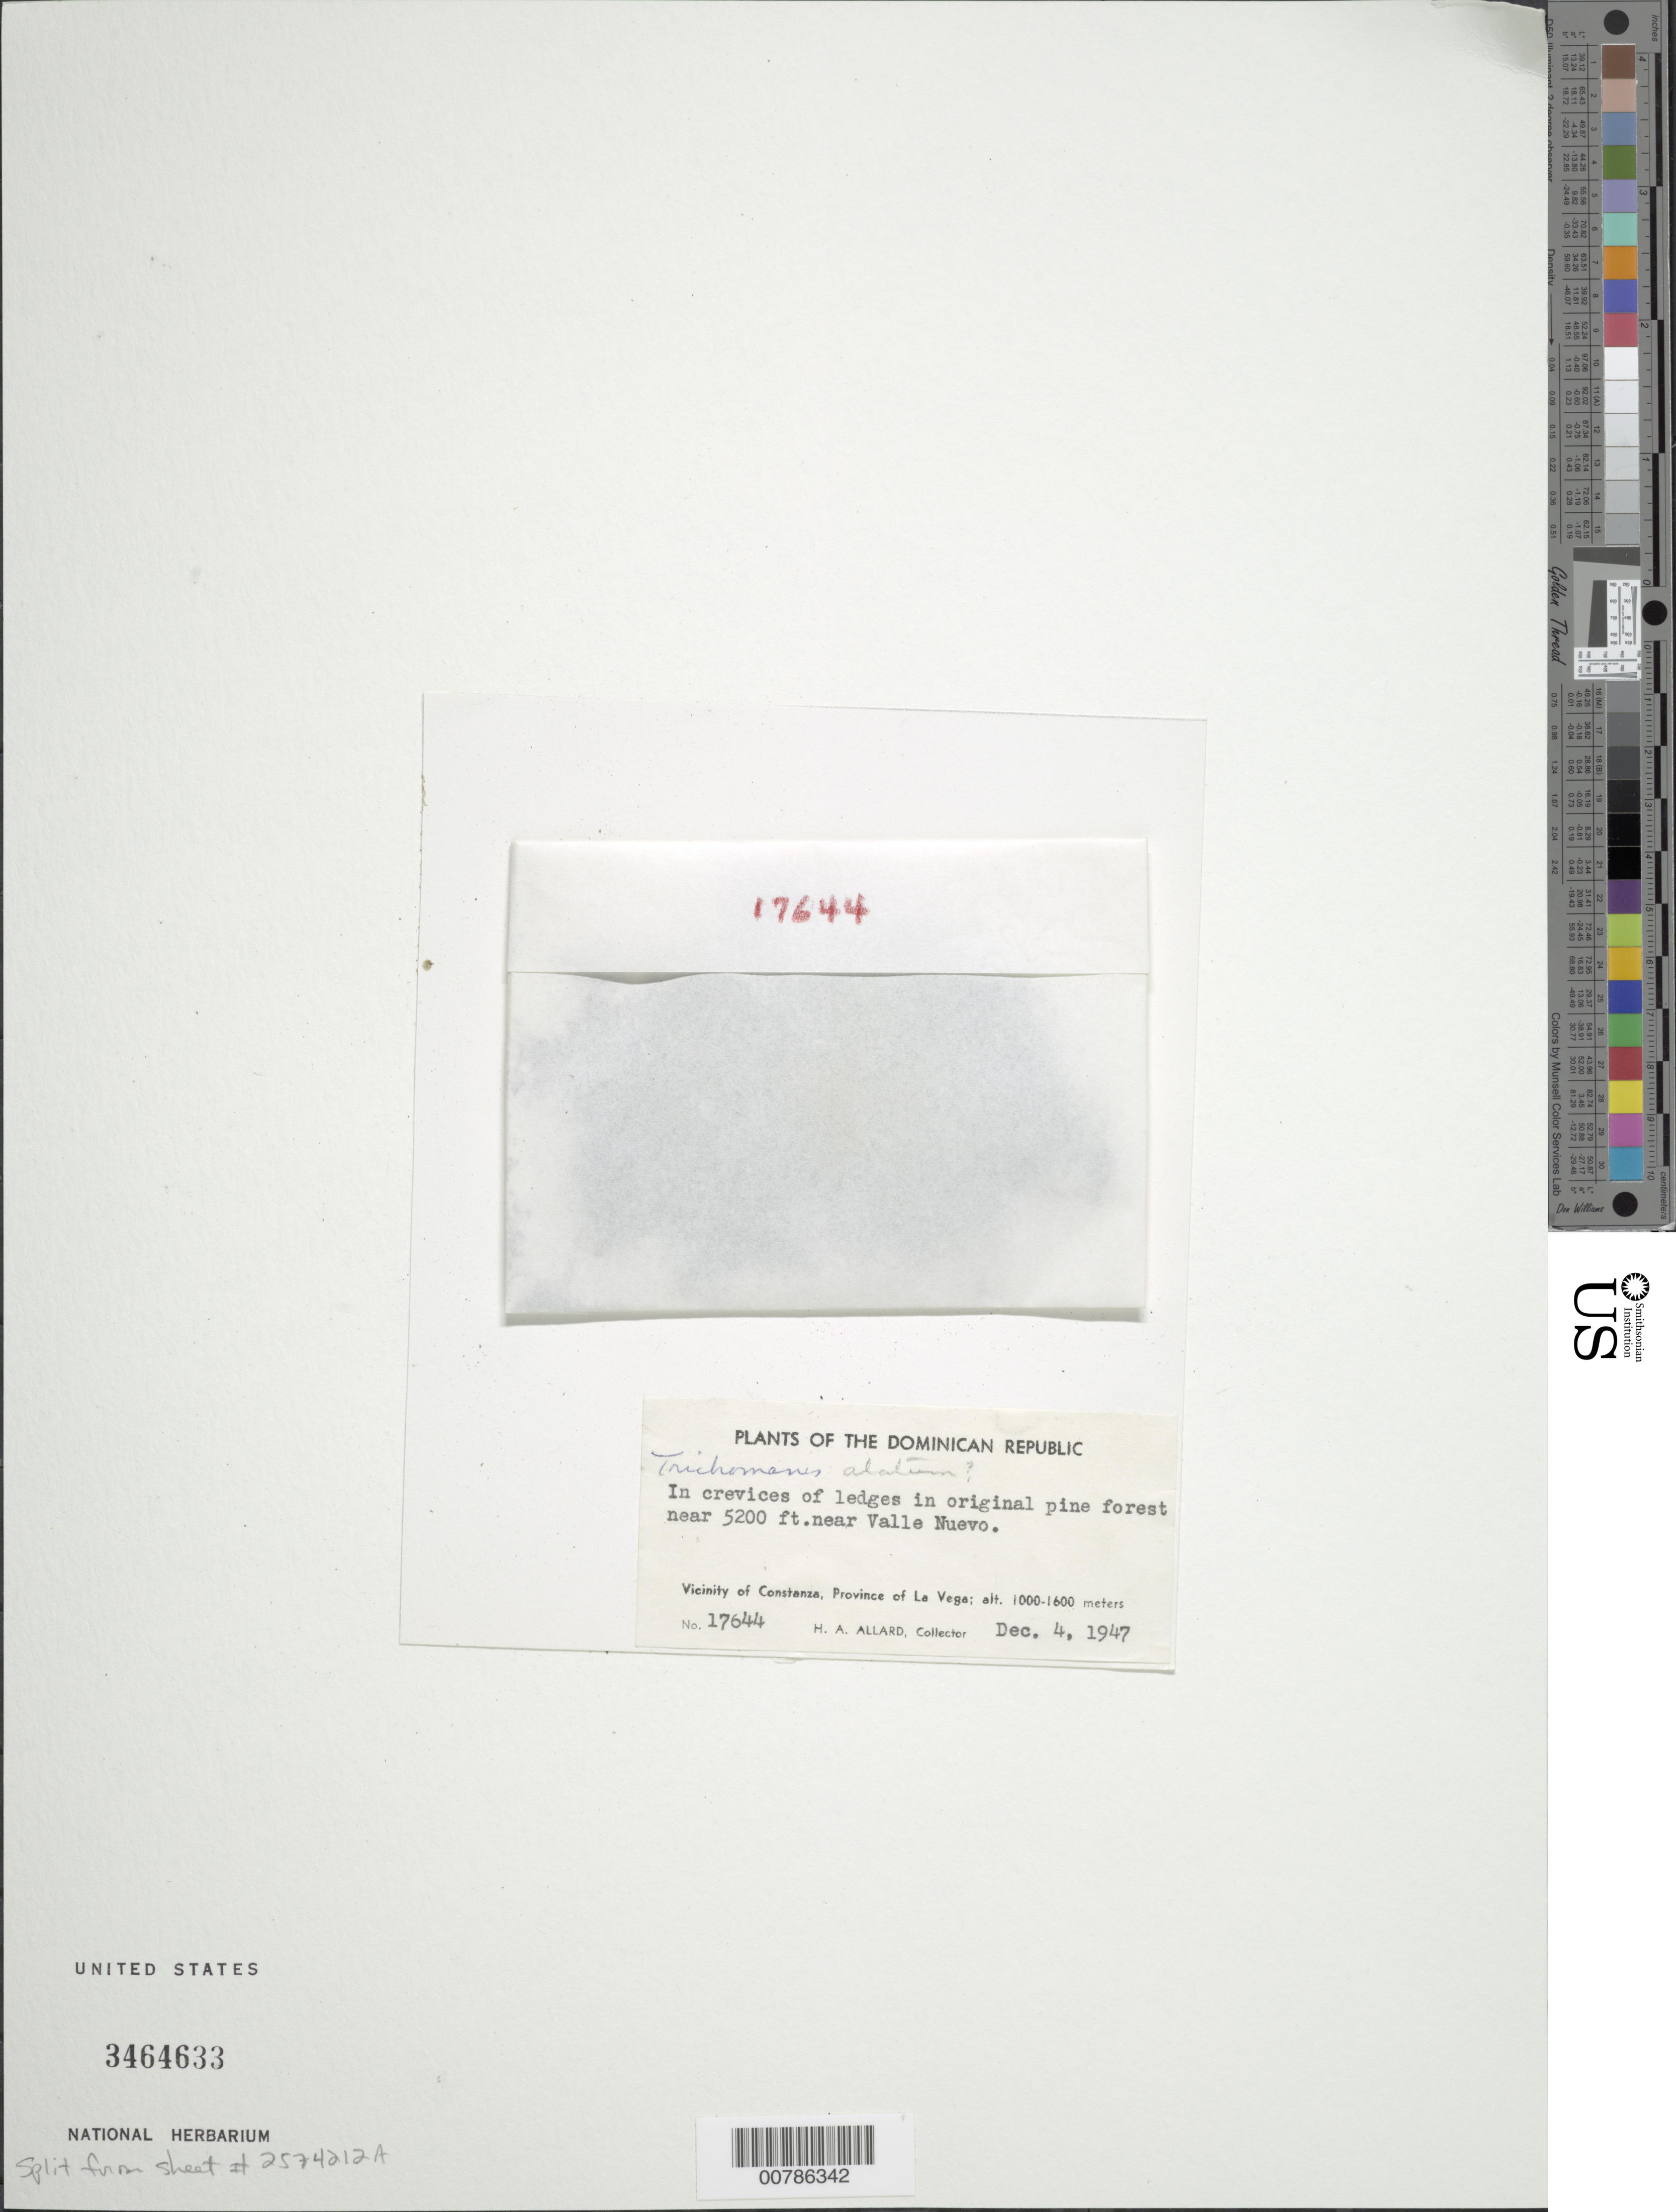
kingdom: Plantae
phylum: Tracheophyta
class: Polypodiopsida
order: Hymenophyllales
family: Hymenophyllaceae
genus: Trichomanes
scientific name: Trichomanes alatum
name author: Sw.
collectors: H. A. Allard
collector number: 17644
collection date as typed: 04 Dec 1947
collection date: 1947-12-04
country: Dominican Republic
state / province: La Vega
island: Hispaniola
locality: Constanza vicinity, near Valle Nuevo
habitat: In crevices of ledges in original pine forest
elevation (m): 1585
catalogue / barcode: US 3464633